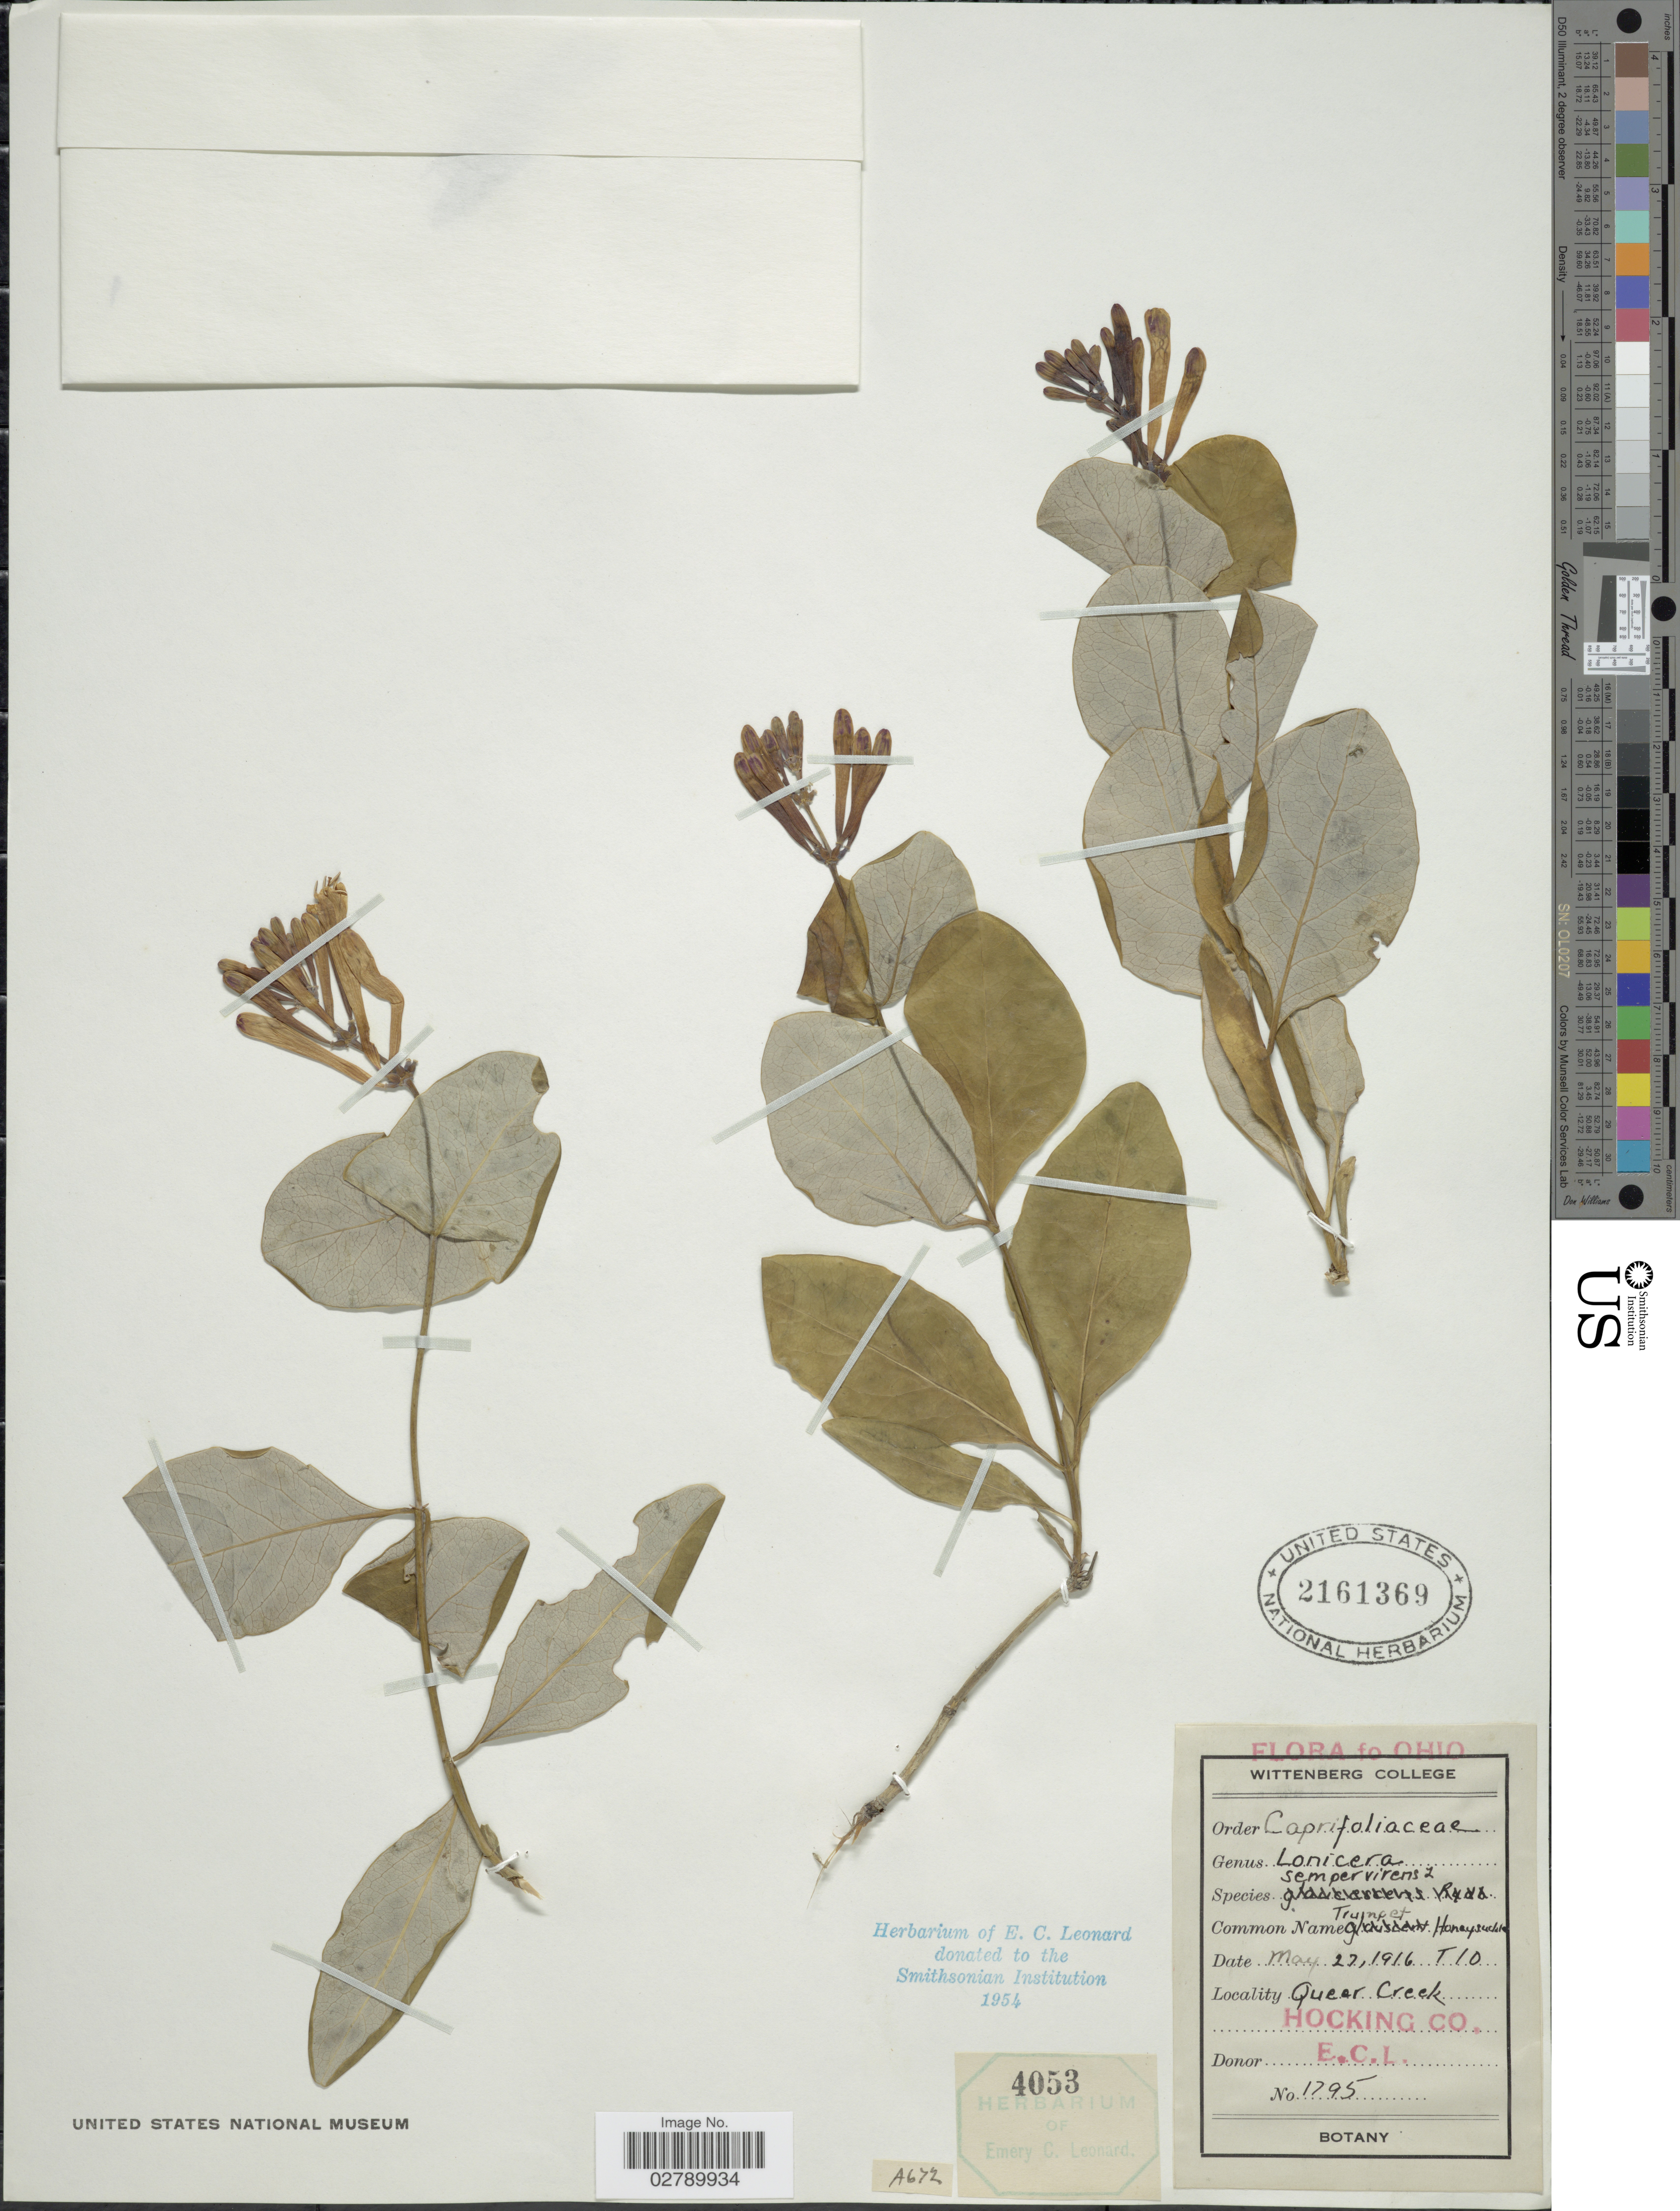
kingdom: Plantae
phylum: Tracheophyta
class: Magnoliopsida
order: Dipsacales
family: Caprifoliaceae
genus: Lonicera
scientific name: Lonicera sempervirens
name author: L.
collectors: E. C. Leonard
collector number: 1795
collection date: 1916-05-27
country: United States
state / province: Ohio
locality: Queer Creek. Hocking Co.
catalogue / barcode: US 2161369